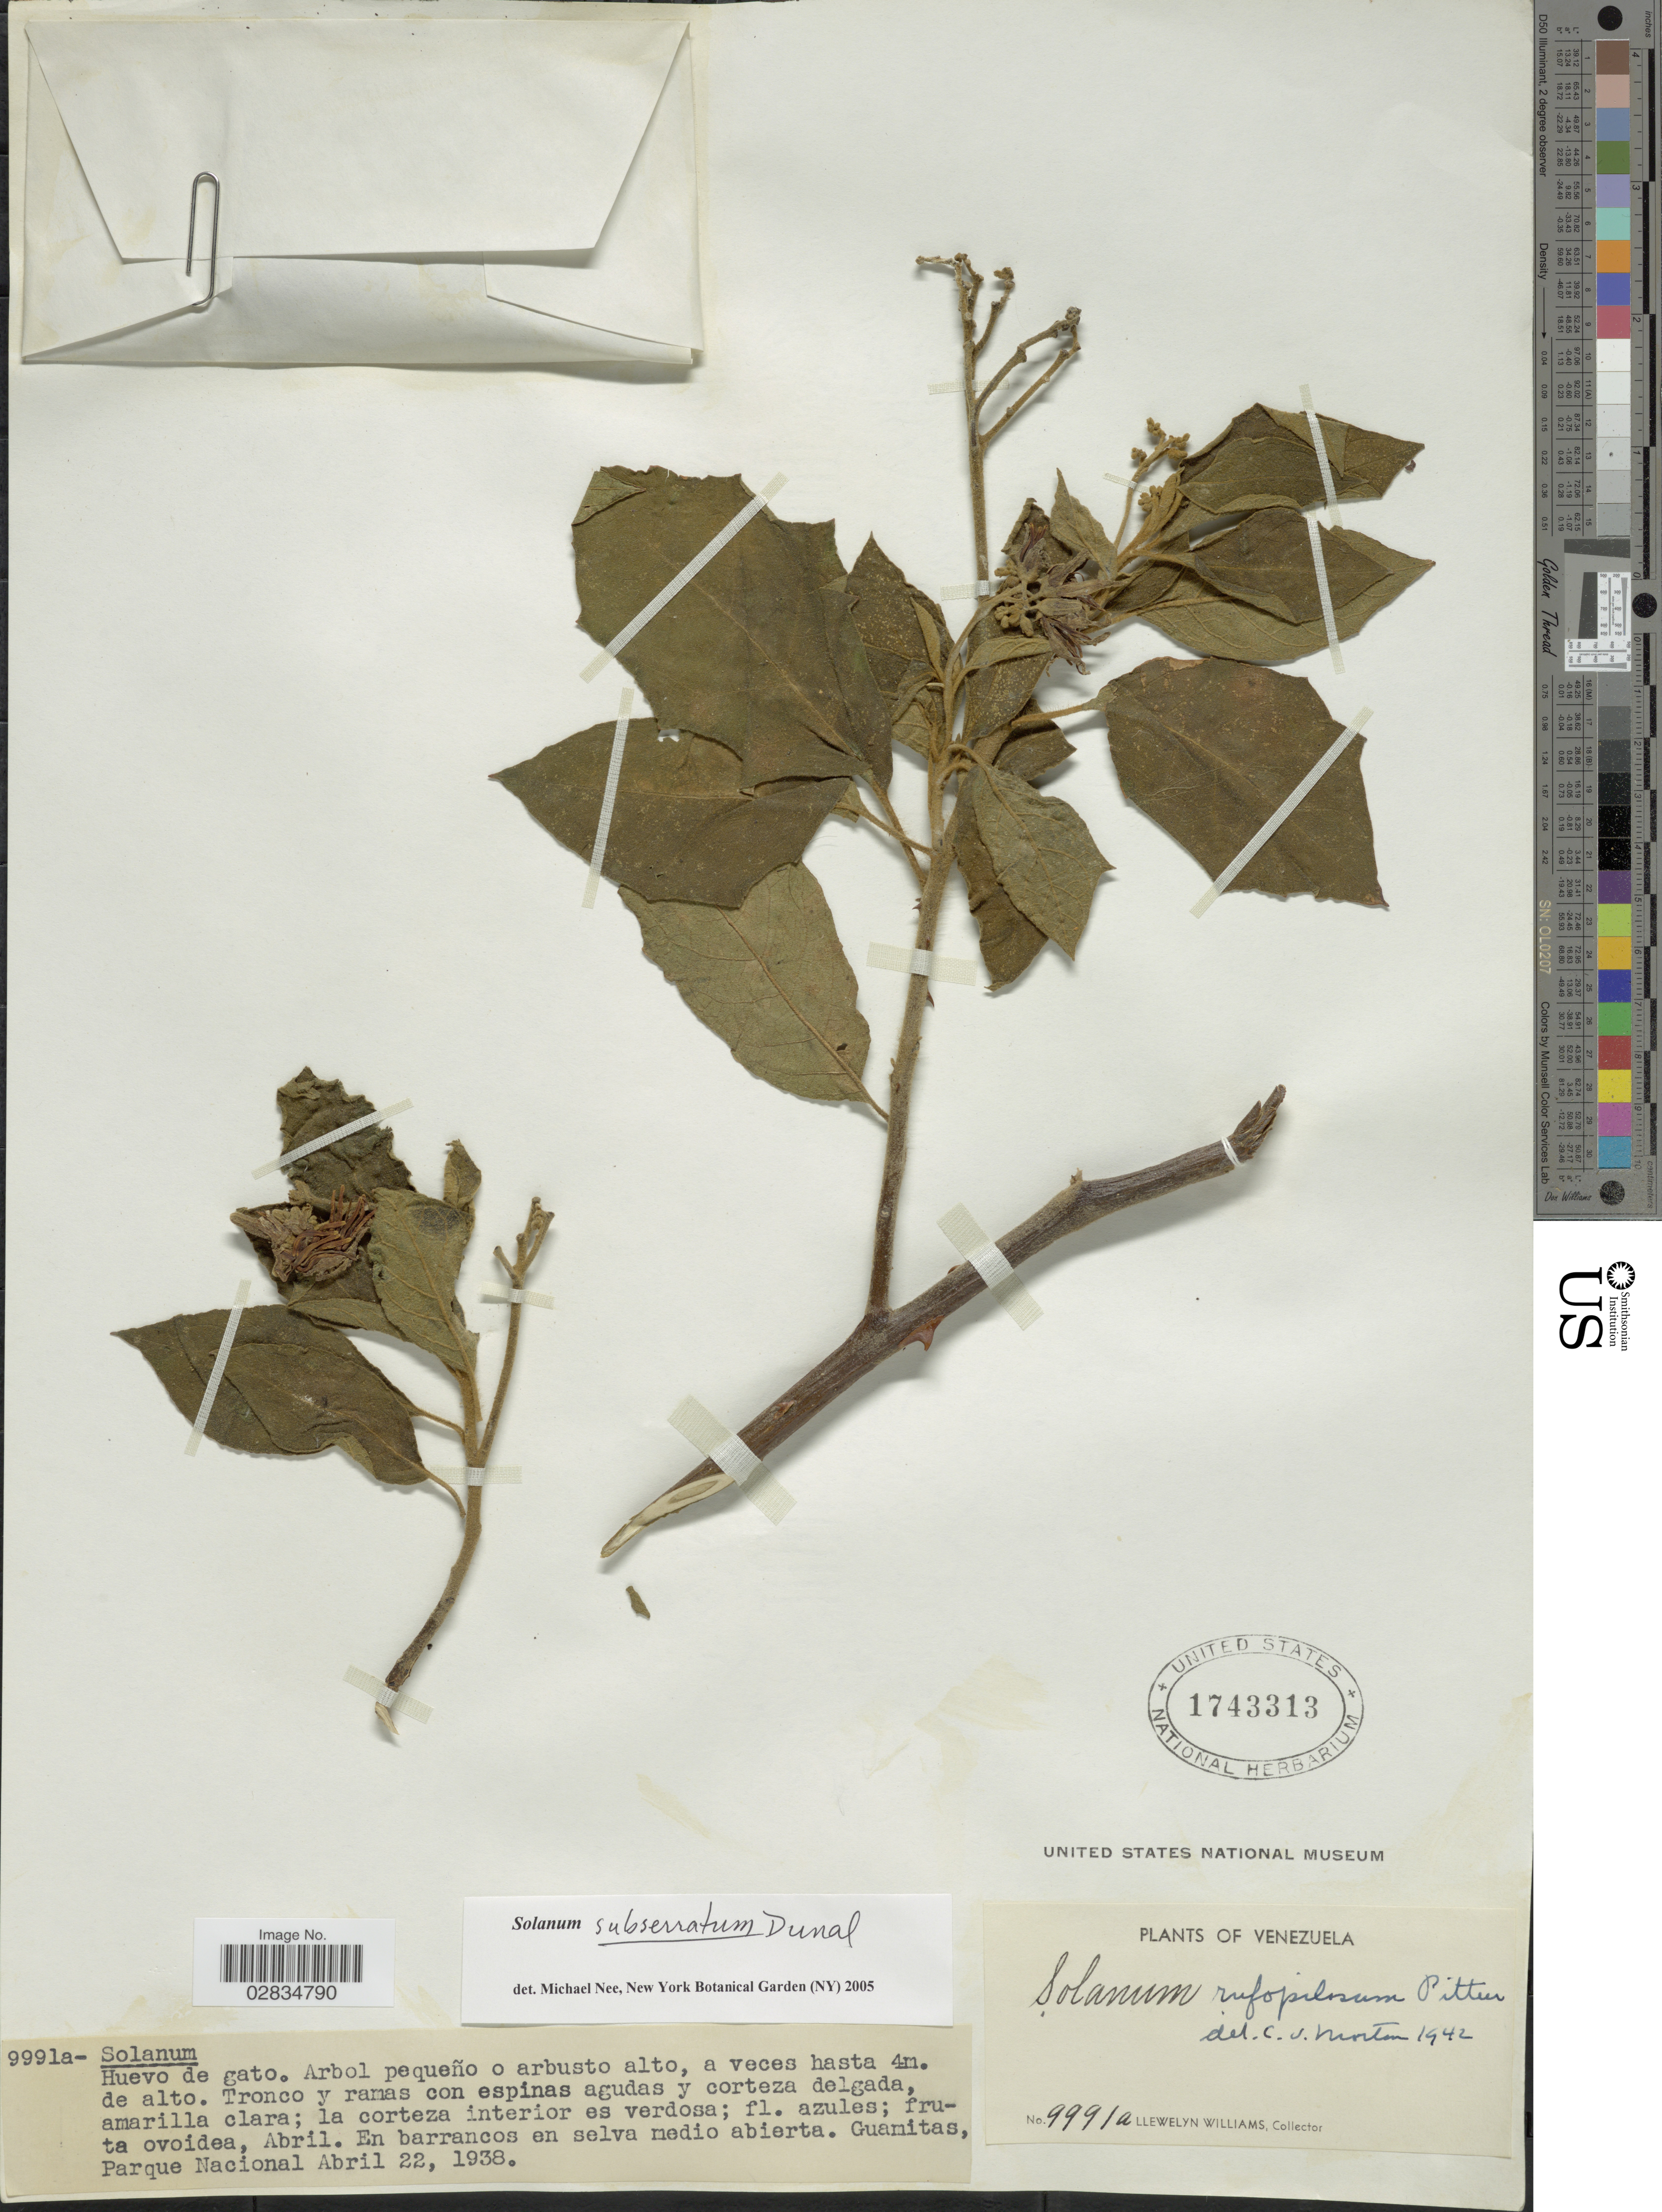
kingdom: Plantae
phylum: Tracheophyta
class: Magnoliopsida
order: Solanales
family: Solanaceae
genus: Solanum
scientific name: Solanum subserratum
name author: Dunal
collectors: Ll. Williams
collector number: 9991a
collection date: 1938-04-22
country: Venezuela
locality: Guamitas, Parque Nacional.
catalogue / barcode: US 1743313